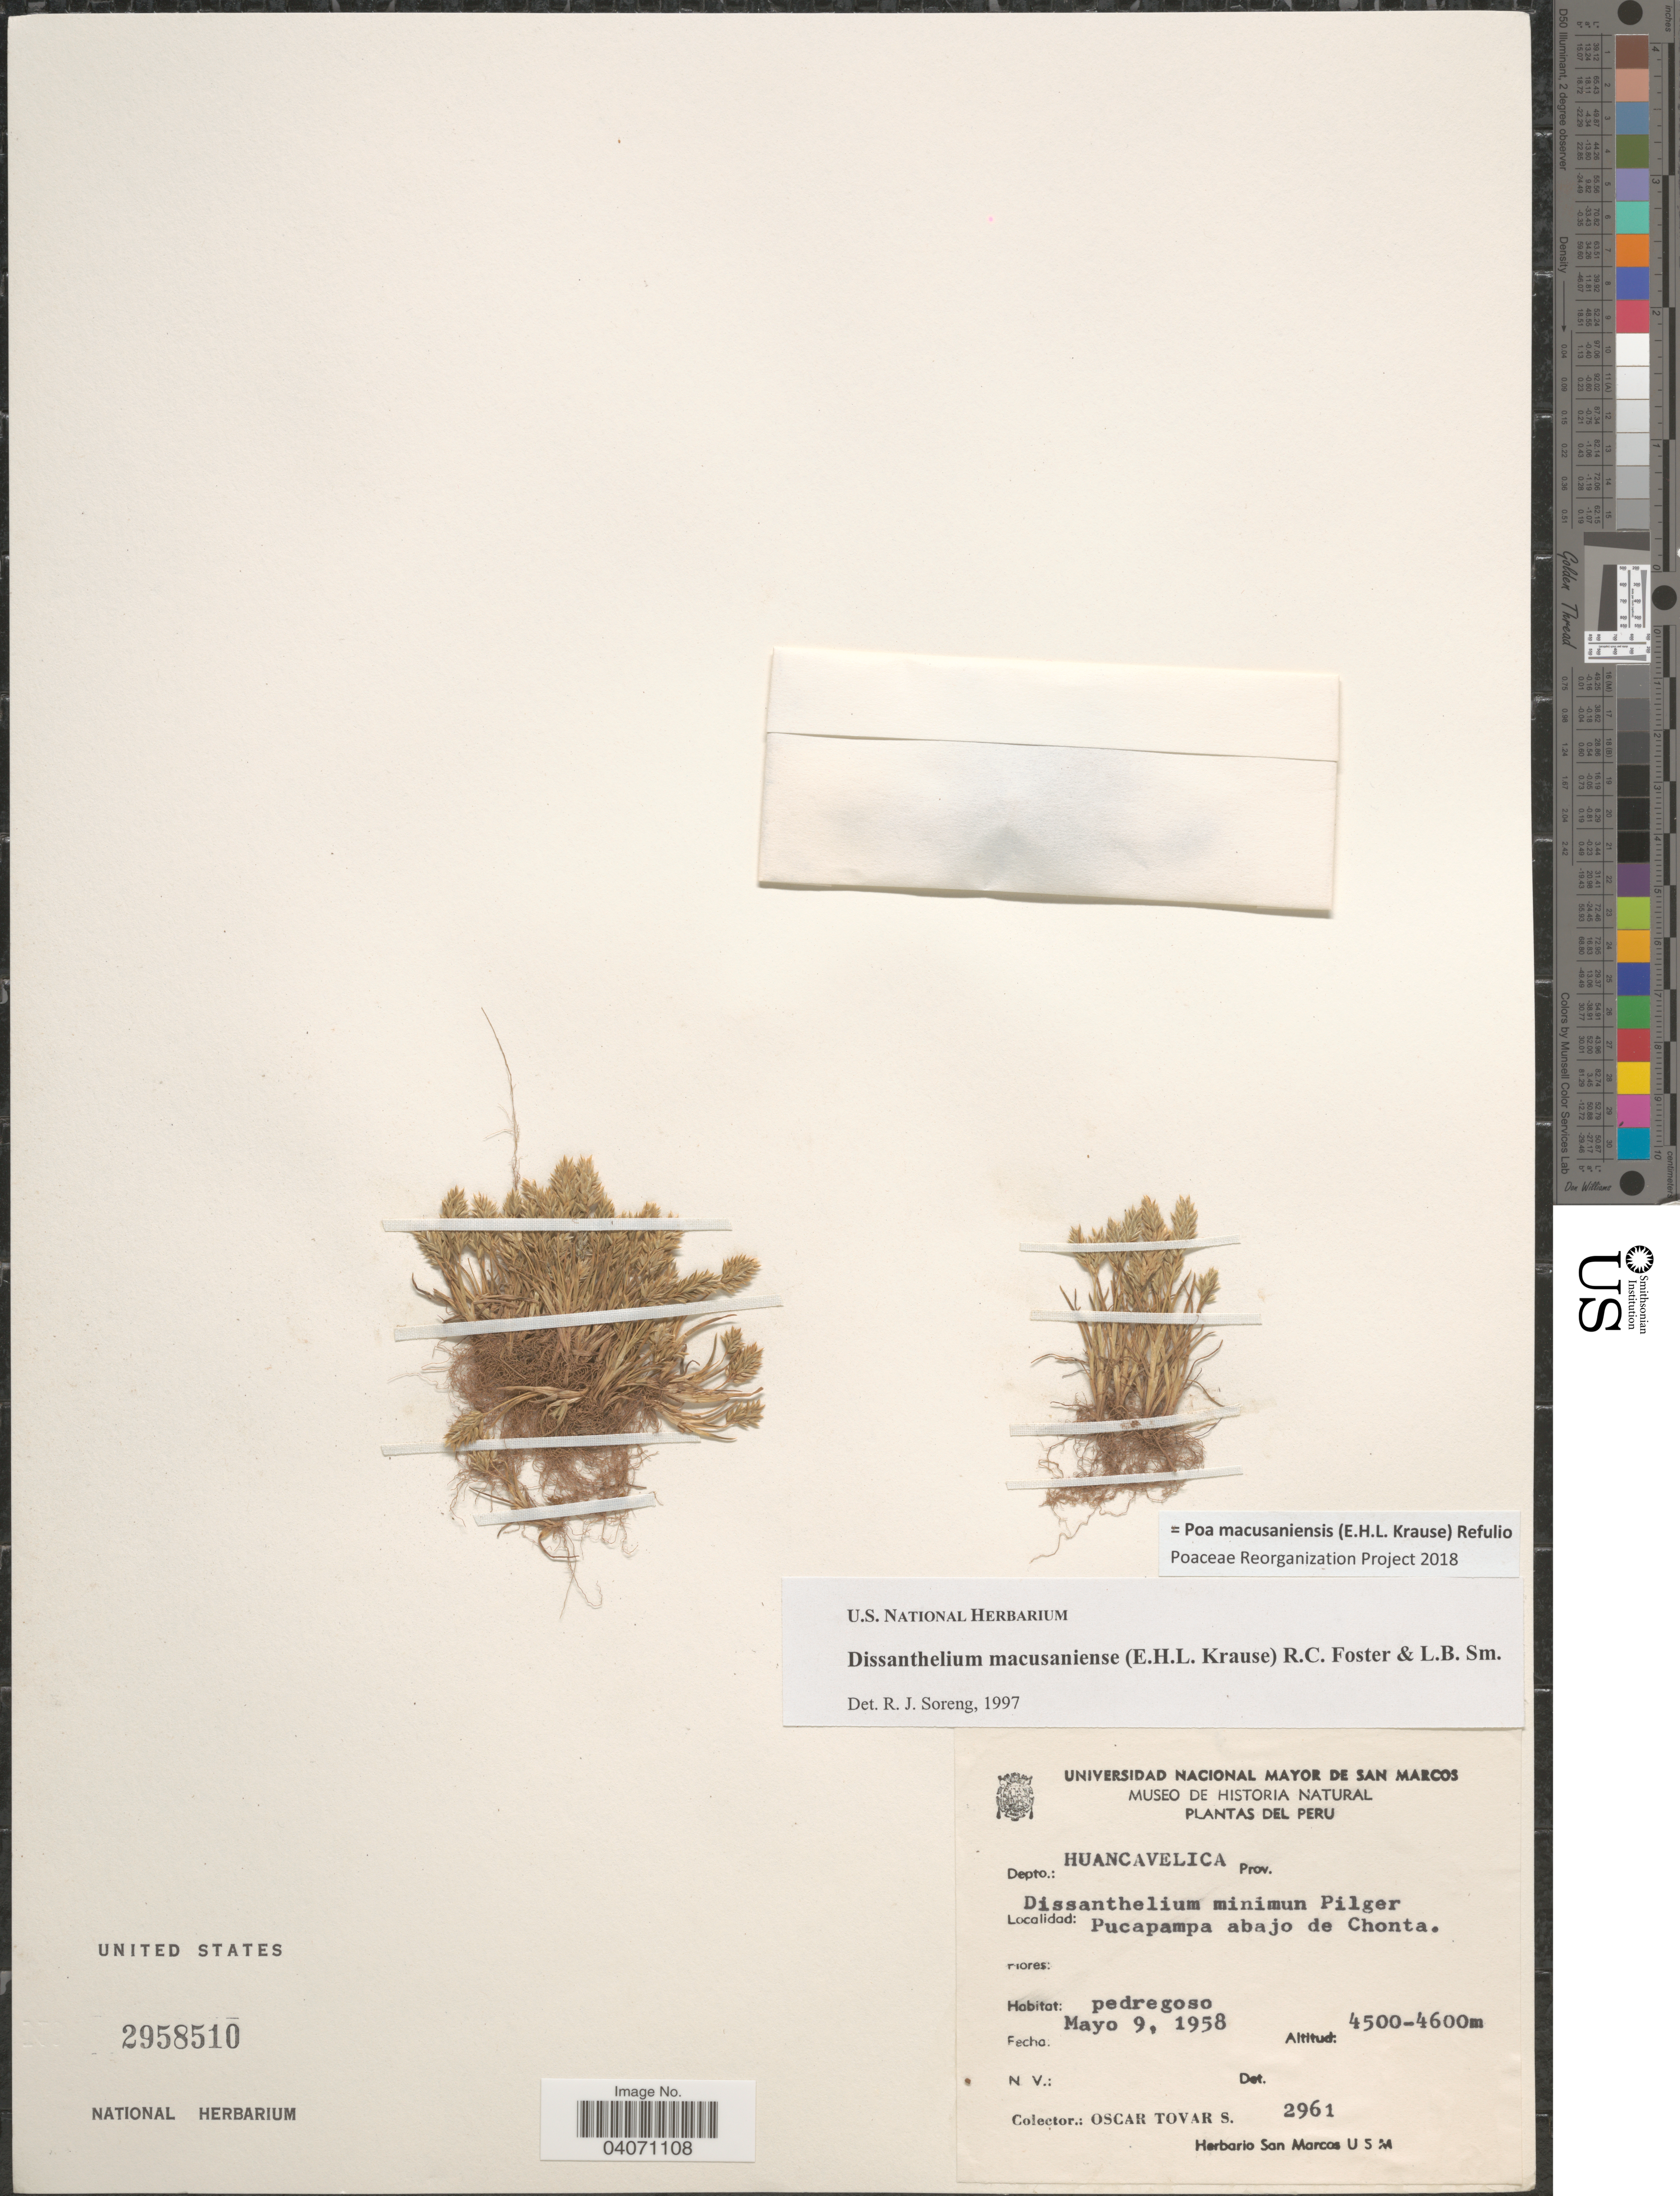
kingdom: Plantae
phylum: Tracheophyta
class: Liliopsida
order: Poales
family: Poaceae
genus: Poa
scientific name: Poa macusaniensis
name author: (E.H.L. Krause) Refulio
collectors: Ó. Tovar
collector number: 2961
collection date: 1958-05-09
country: Peru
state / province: Huancavelica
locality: Depto.: Huancavelica. Pucapampa abajo de Chonta.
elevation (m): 4500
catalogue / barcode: US 2958510